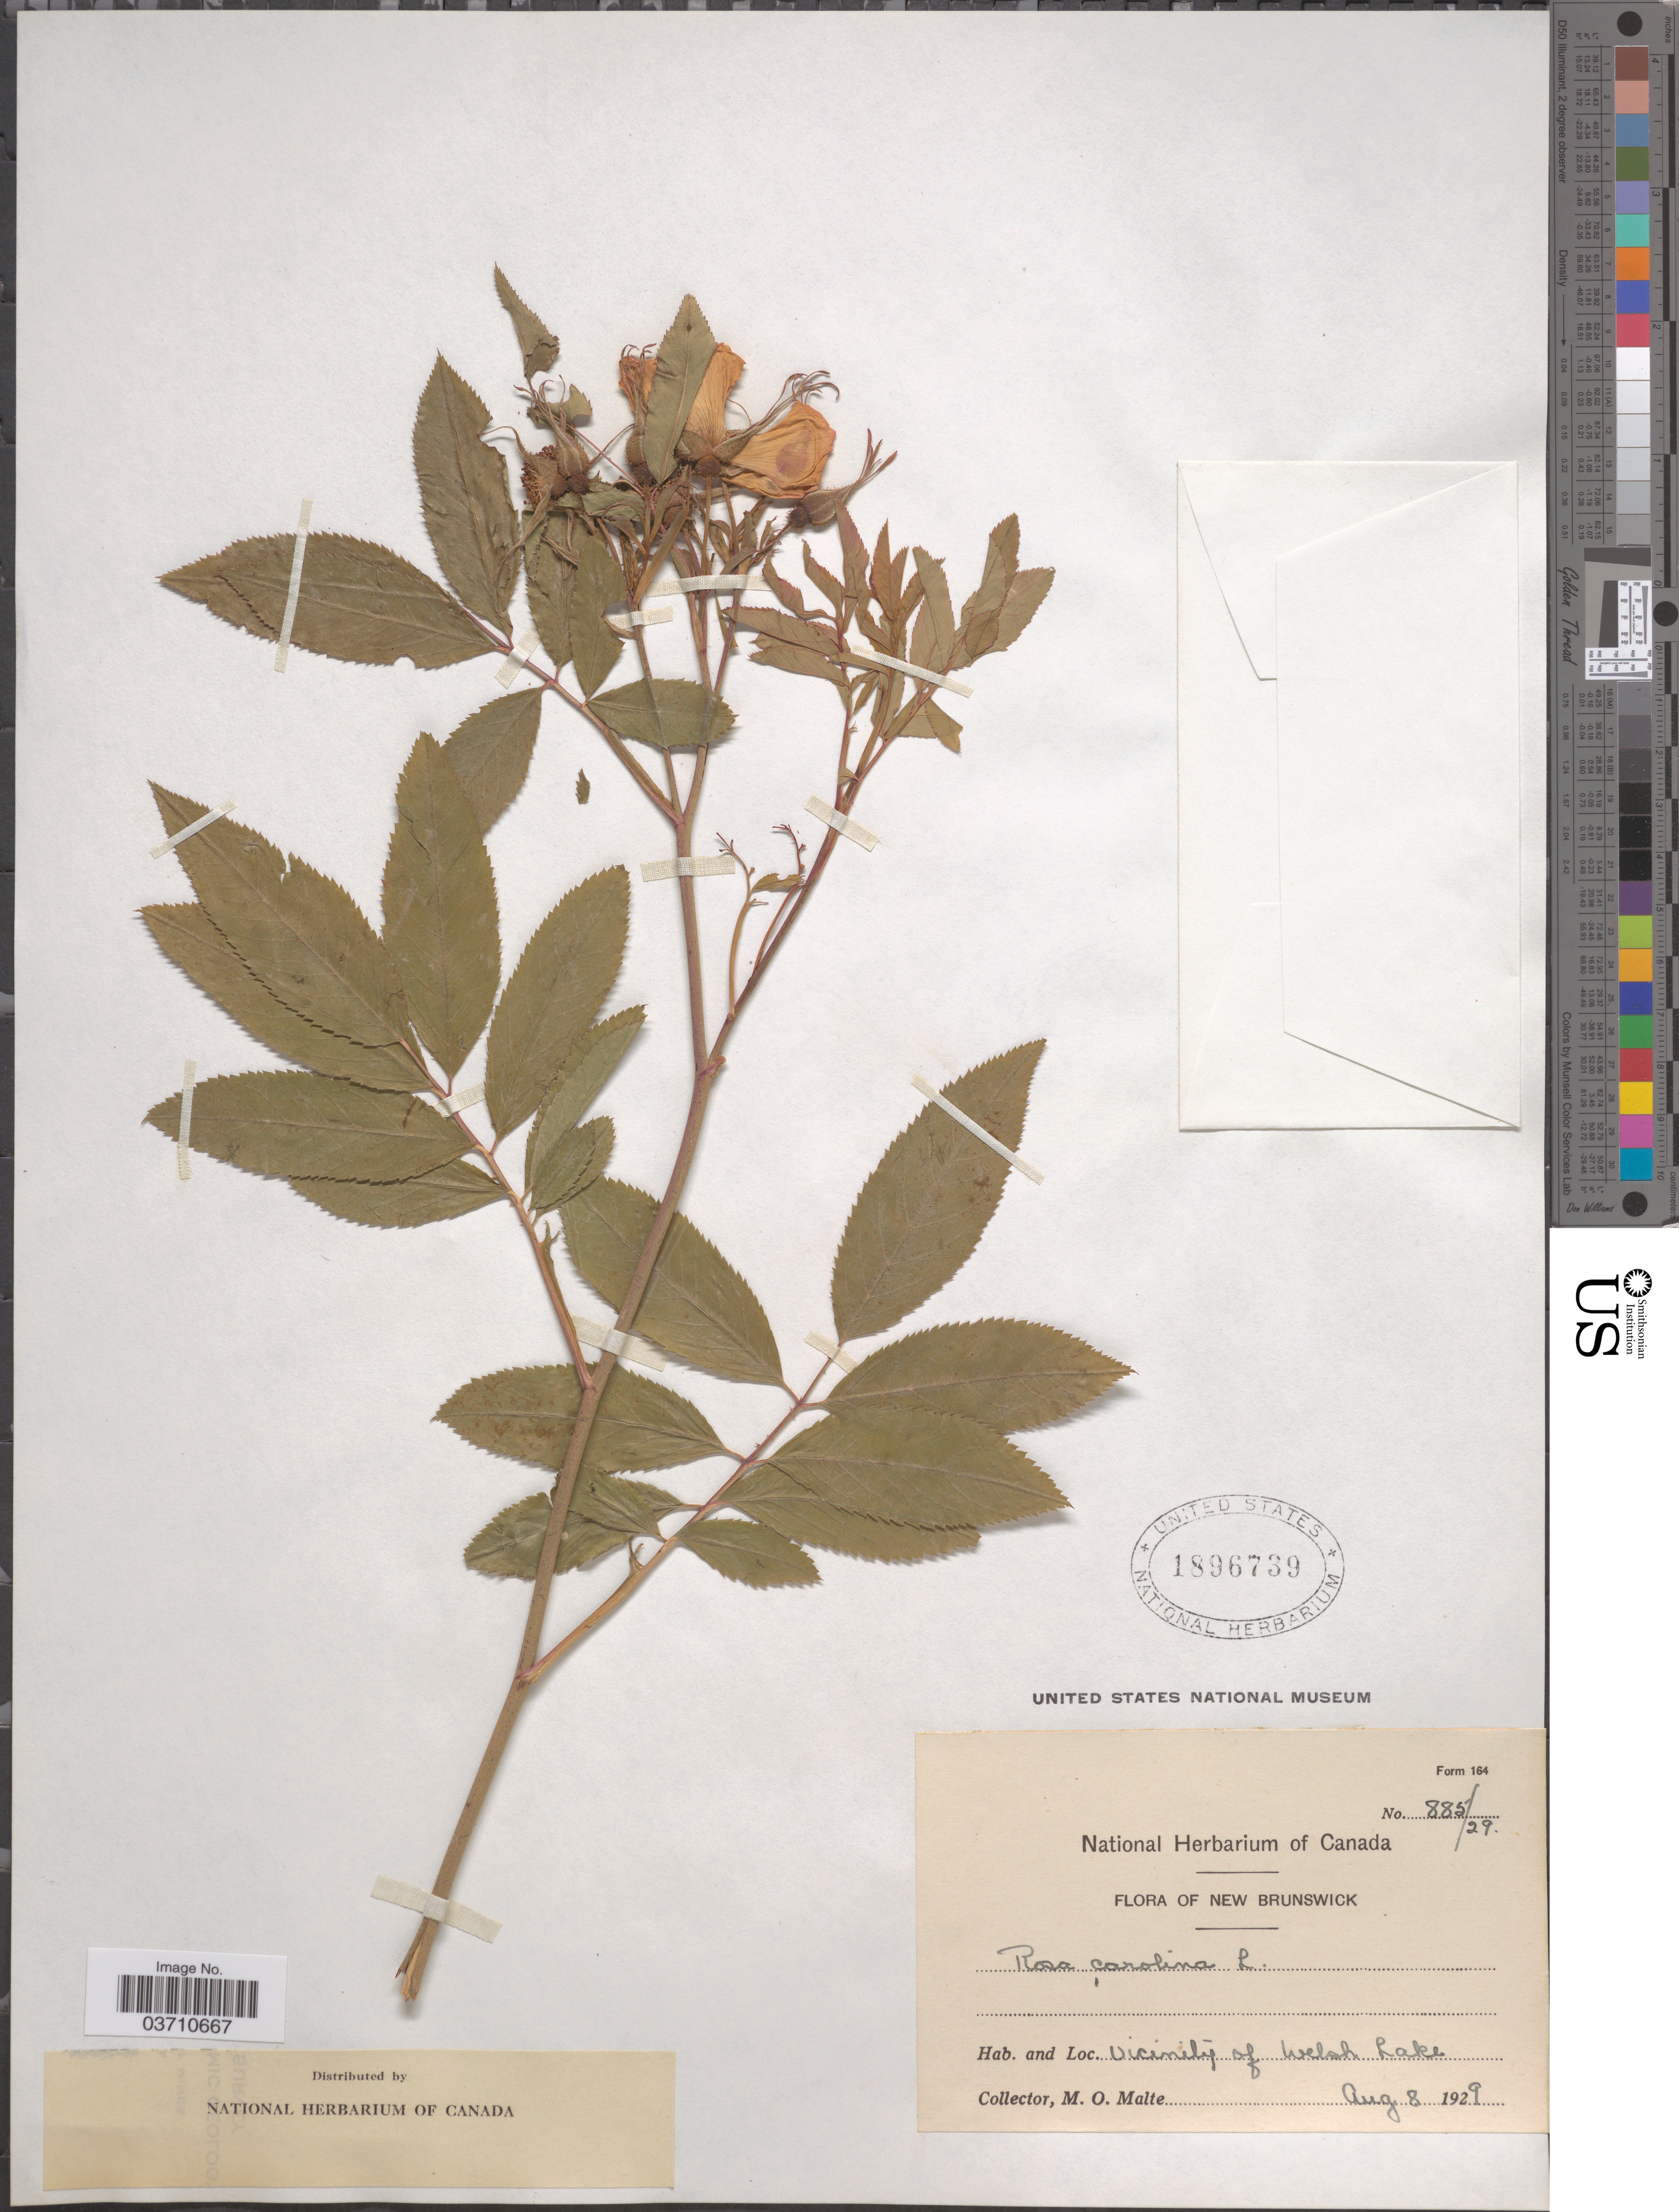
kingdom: Plantae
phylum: Tracheophyta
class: Magnoliopsida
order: Rosales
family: Rosaceae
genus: Rosa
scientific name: Rosa carolina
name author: L.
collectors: M. O. Malte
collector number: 885/29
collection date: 1929-08-08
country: Canada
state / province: New Brunswick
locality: Vicinity of Welsh Lake.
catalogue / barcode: US 1896739